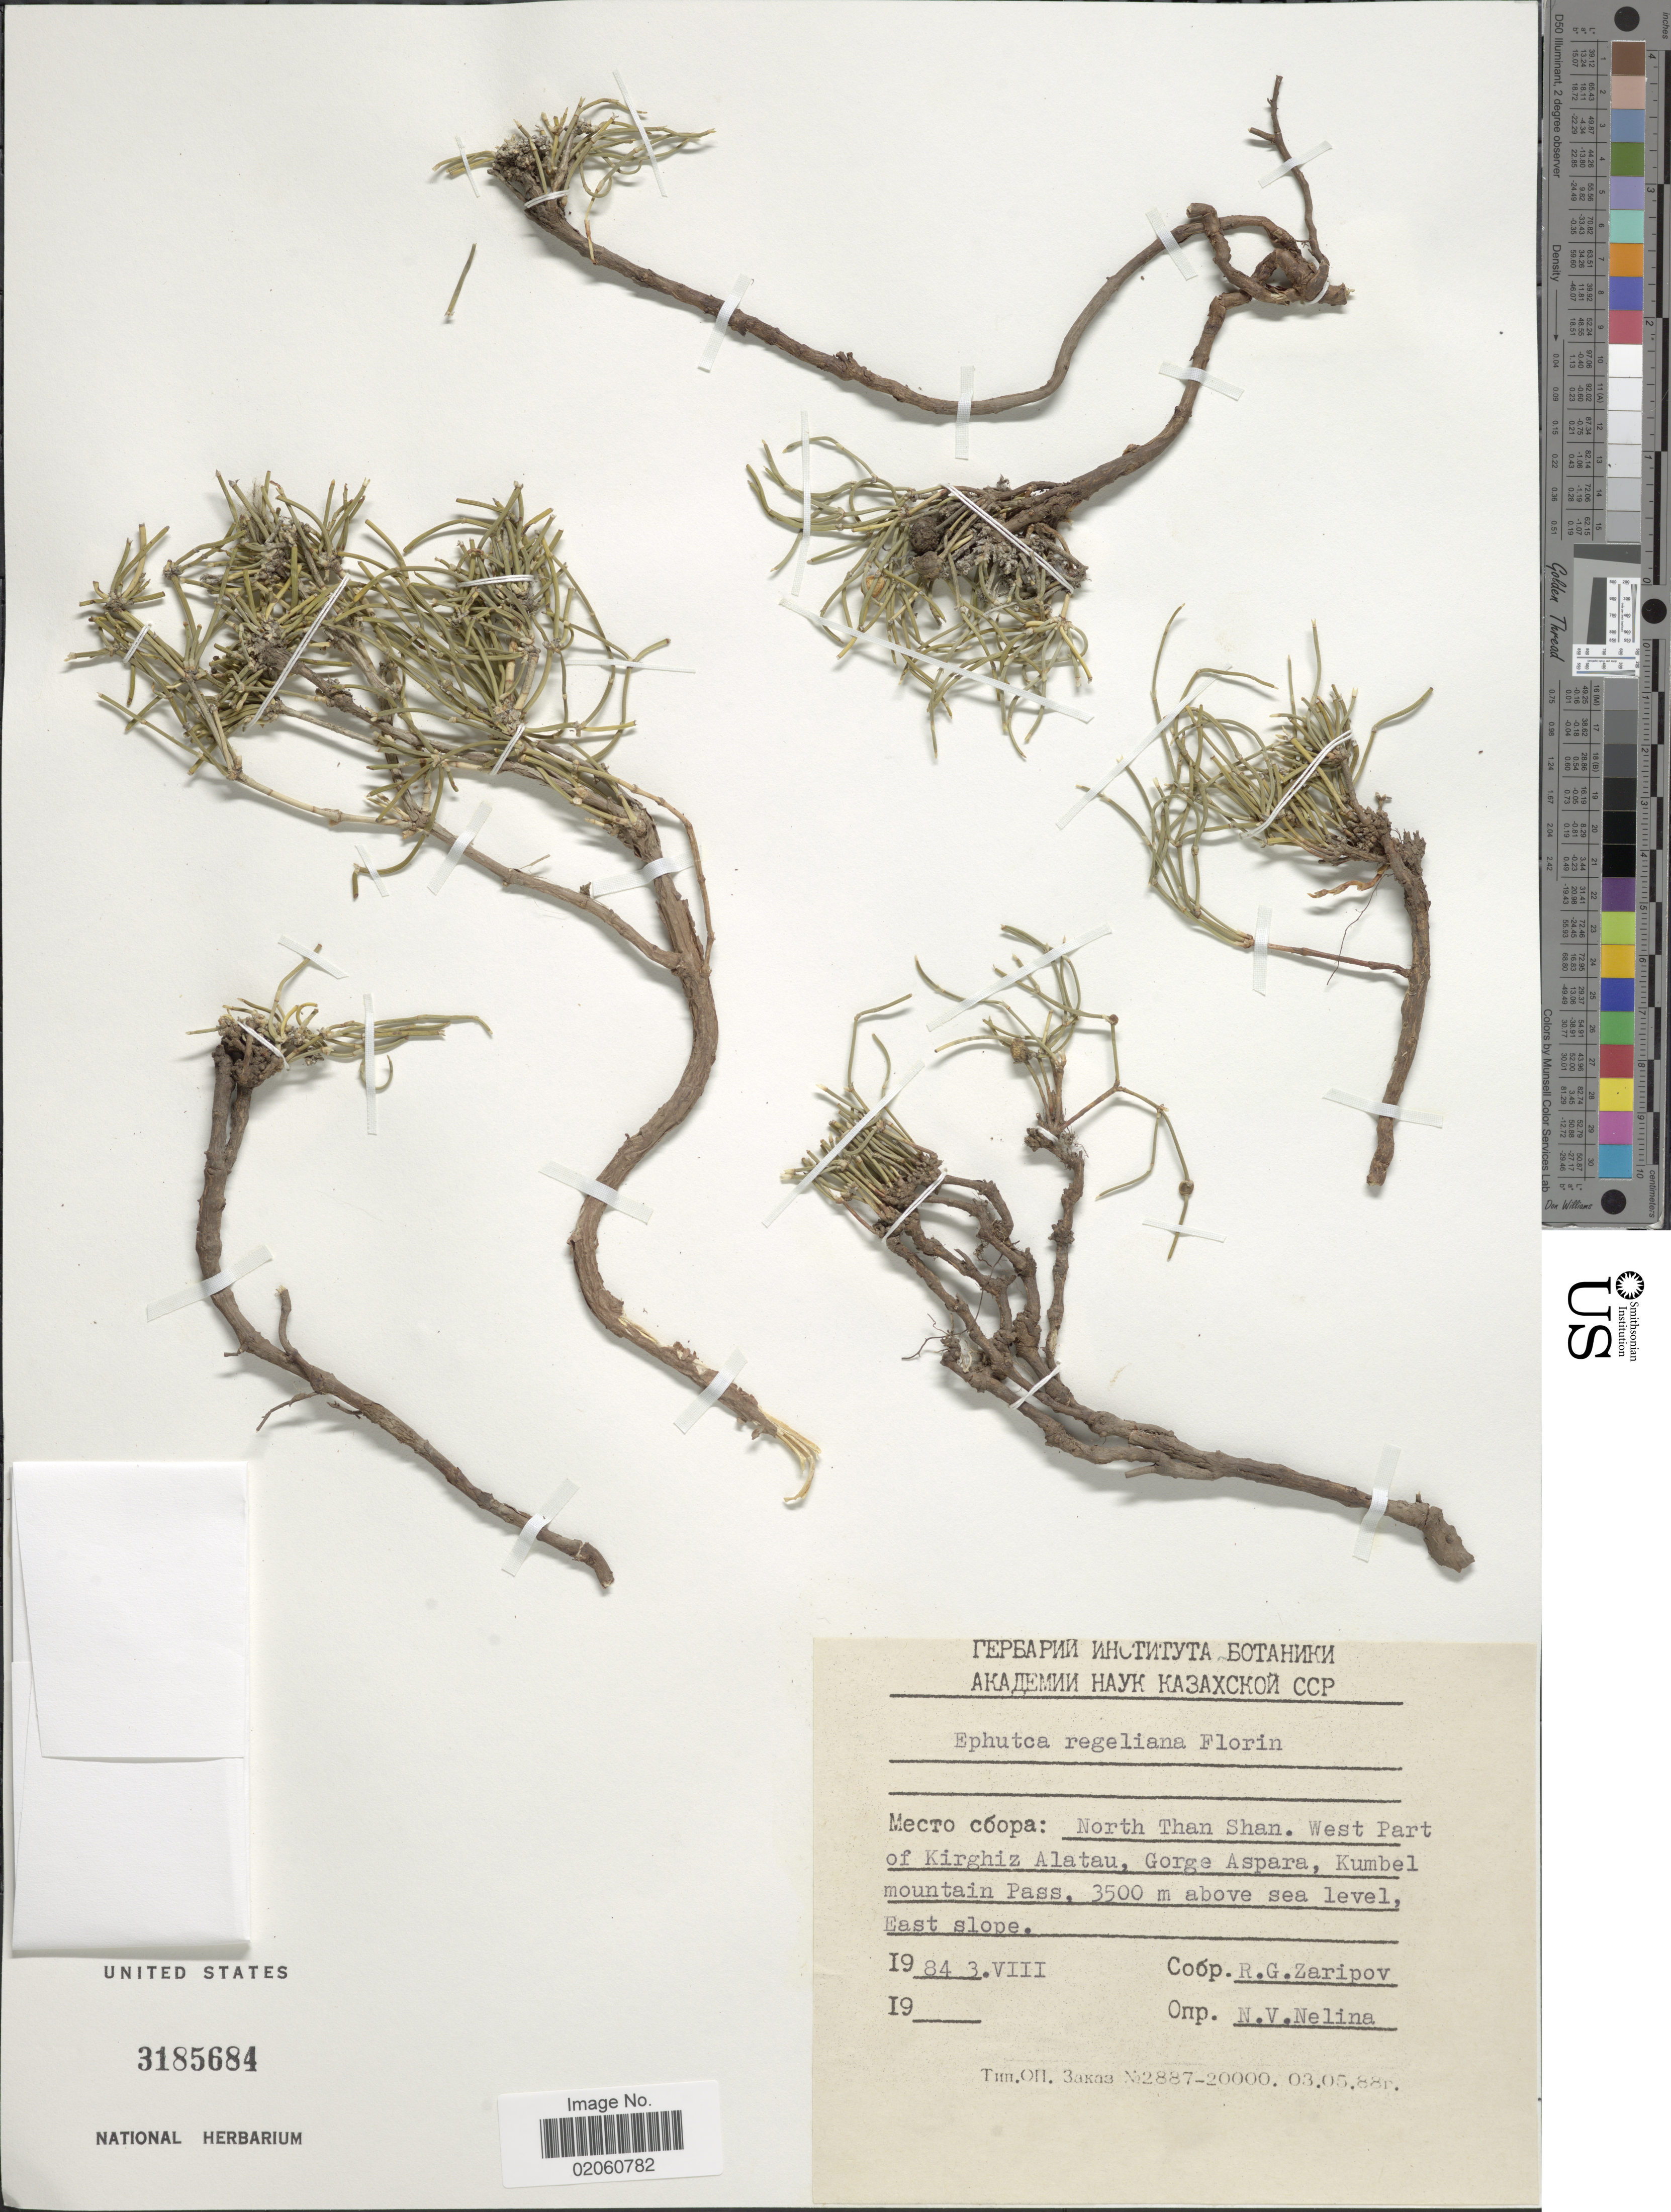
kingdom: Plantae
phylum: Tracheophyta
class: Gnetopsida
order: Ephedrales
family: Ephedraceae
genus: Ephedra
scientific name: Ephedra regeliana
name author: Florin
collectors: R. Zaripov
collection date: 1984-08-03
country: Kazakhstan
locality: Mecto cóopa: North Than Shan. West Part of Kirghiz Alatau, Gorge Aspara, Kumbel mountain Pass, East slope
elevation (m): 3500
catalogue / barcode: US 3185684